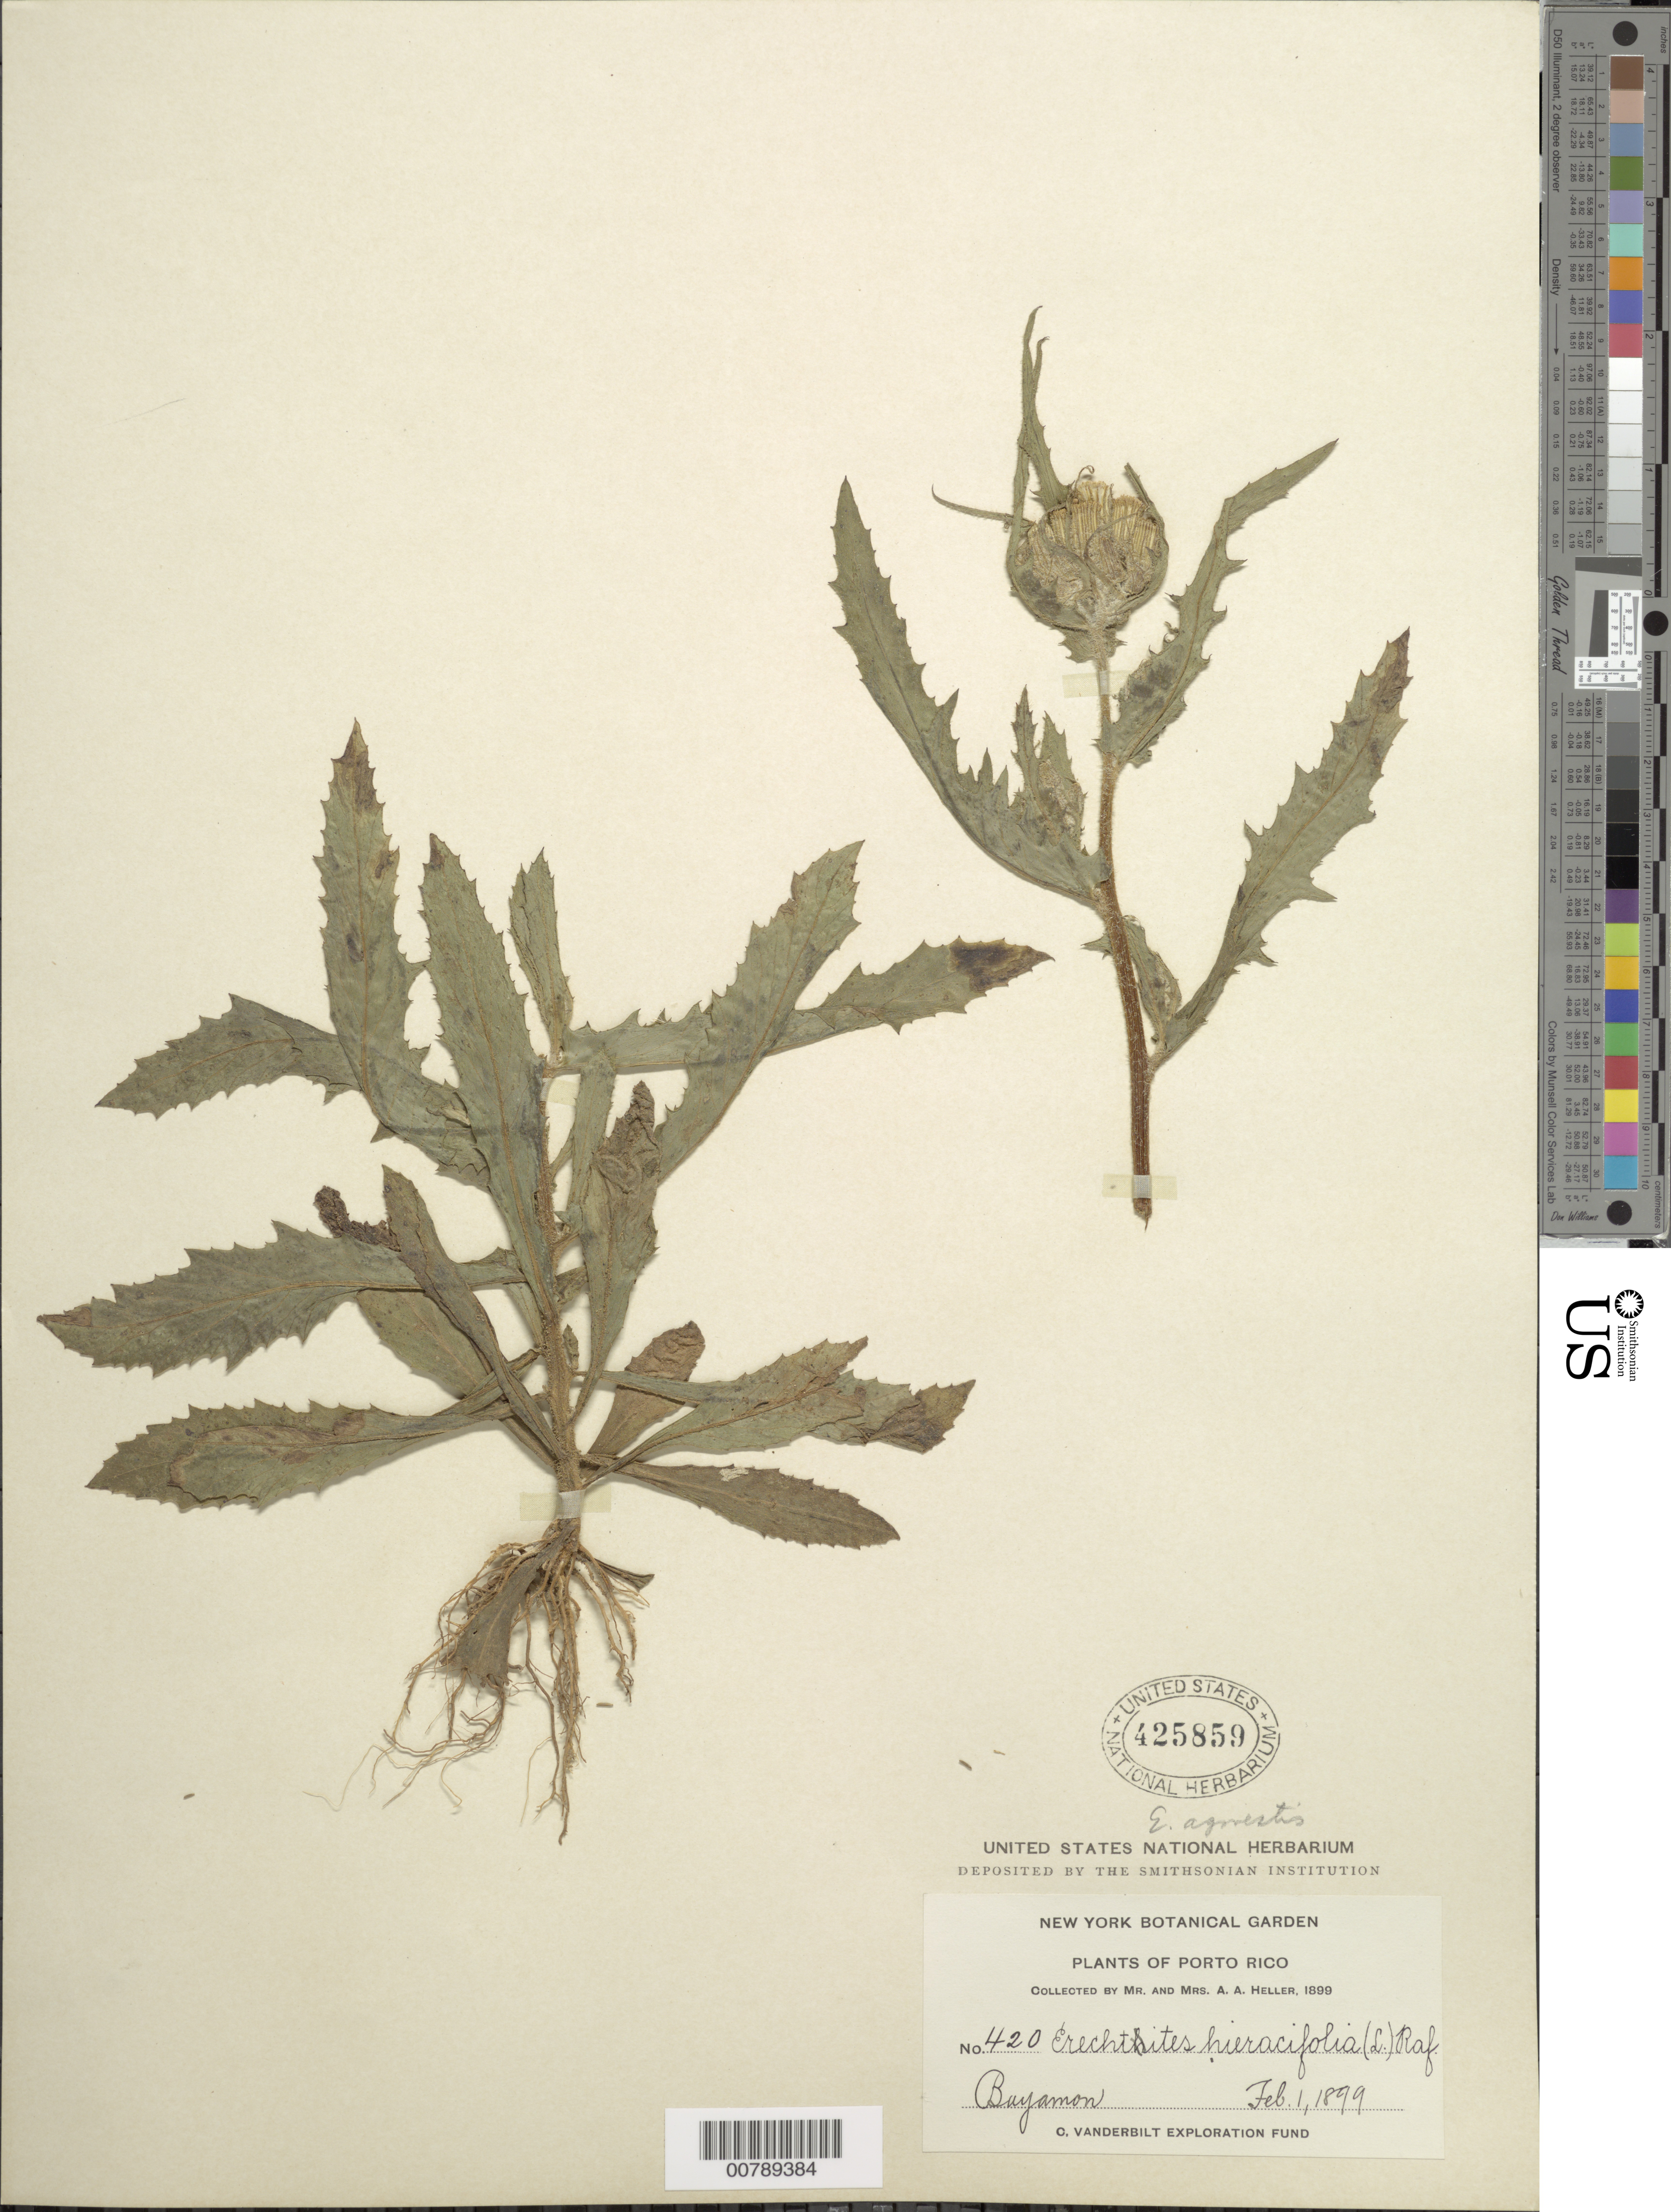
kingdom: Plantae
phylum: Tracheophyta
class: Magnoliopsida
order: Asterales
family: Asteraceae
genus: Erechtites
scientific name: Erechtites hieraciifolius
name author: (L.) Raf. ex DC.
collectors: A. A. Heller & E. G. Heller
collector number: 420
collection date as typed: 01 Feb 1899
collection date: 1899-02-01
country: Puerto Rico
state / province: Bayamón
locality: Bayamon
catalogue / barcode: US 425859